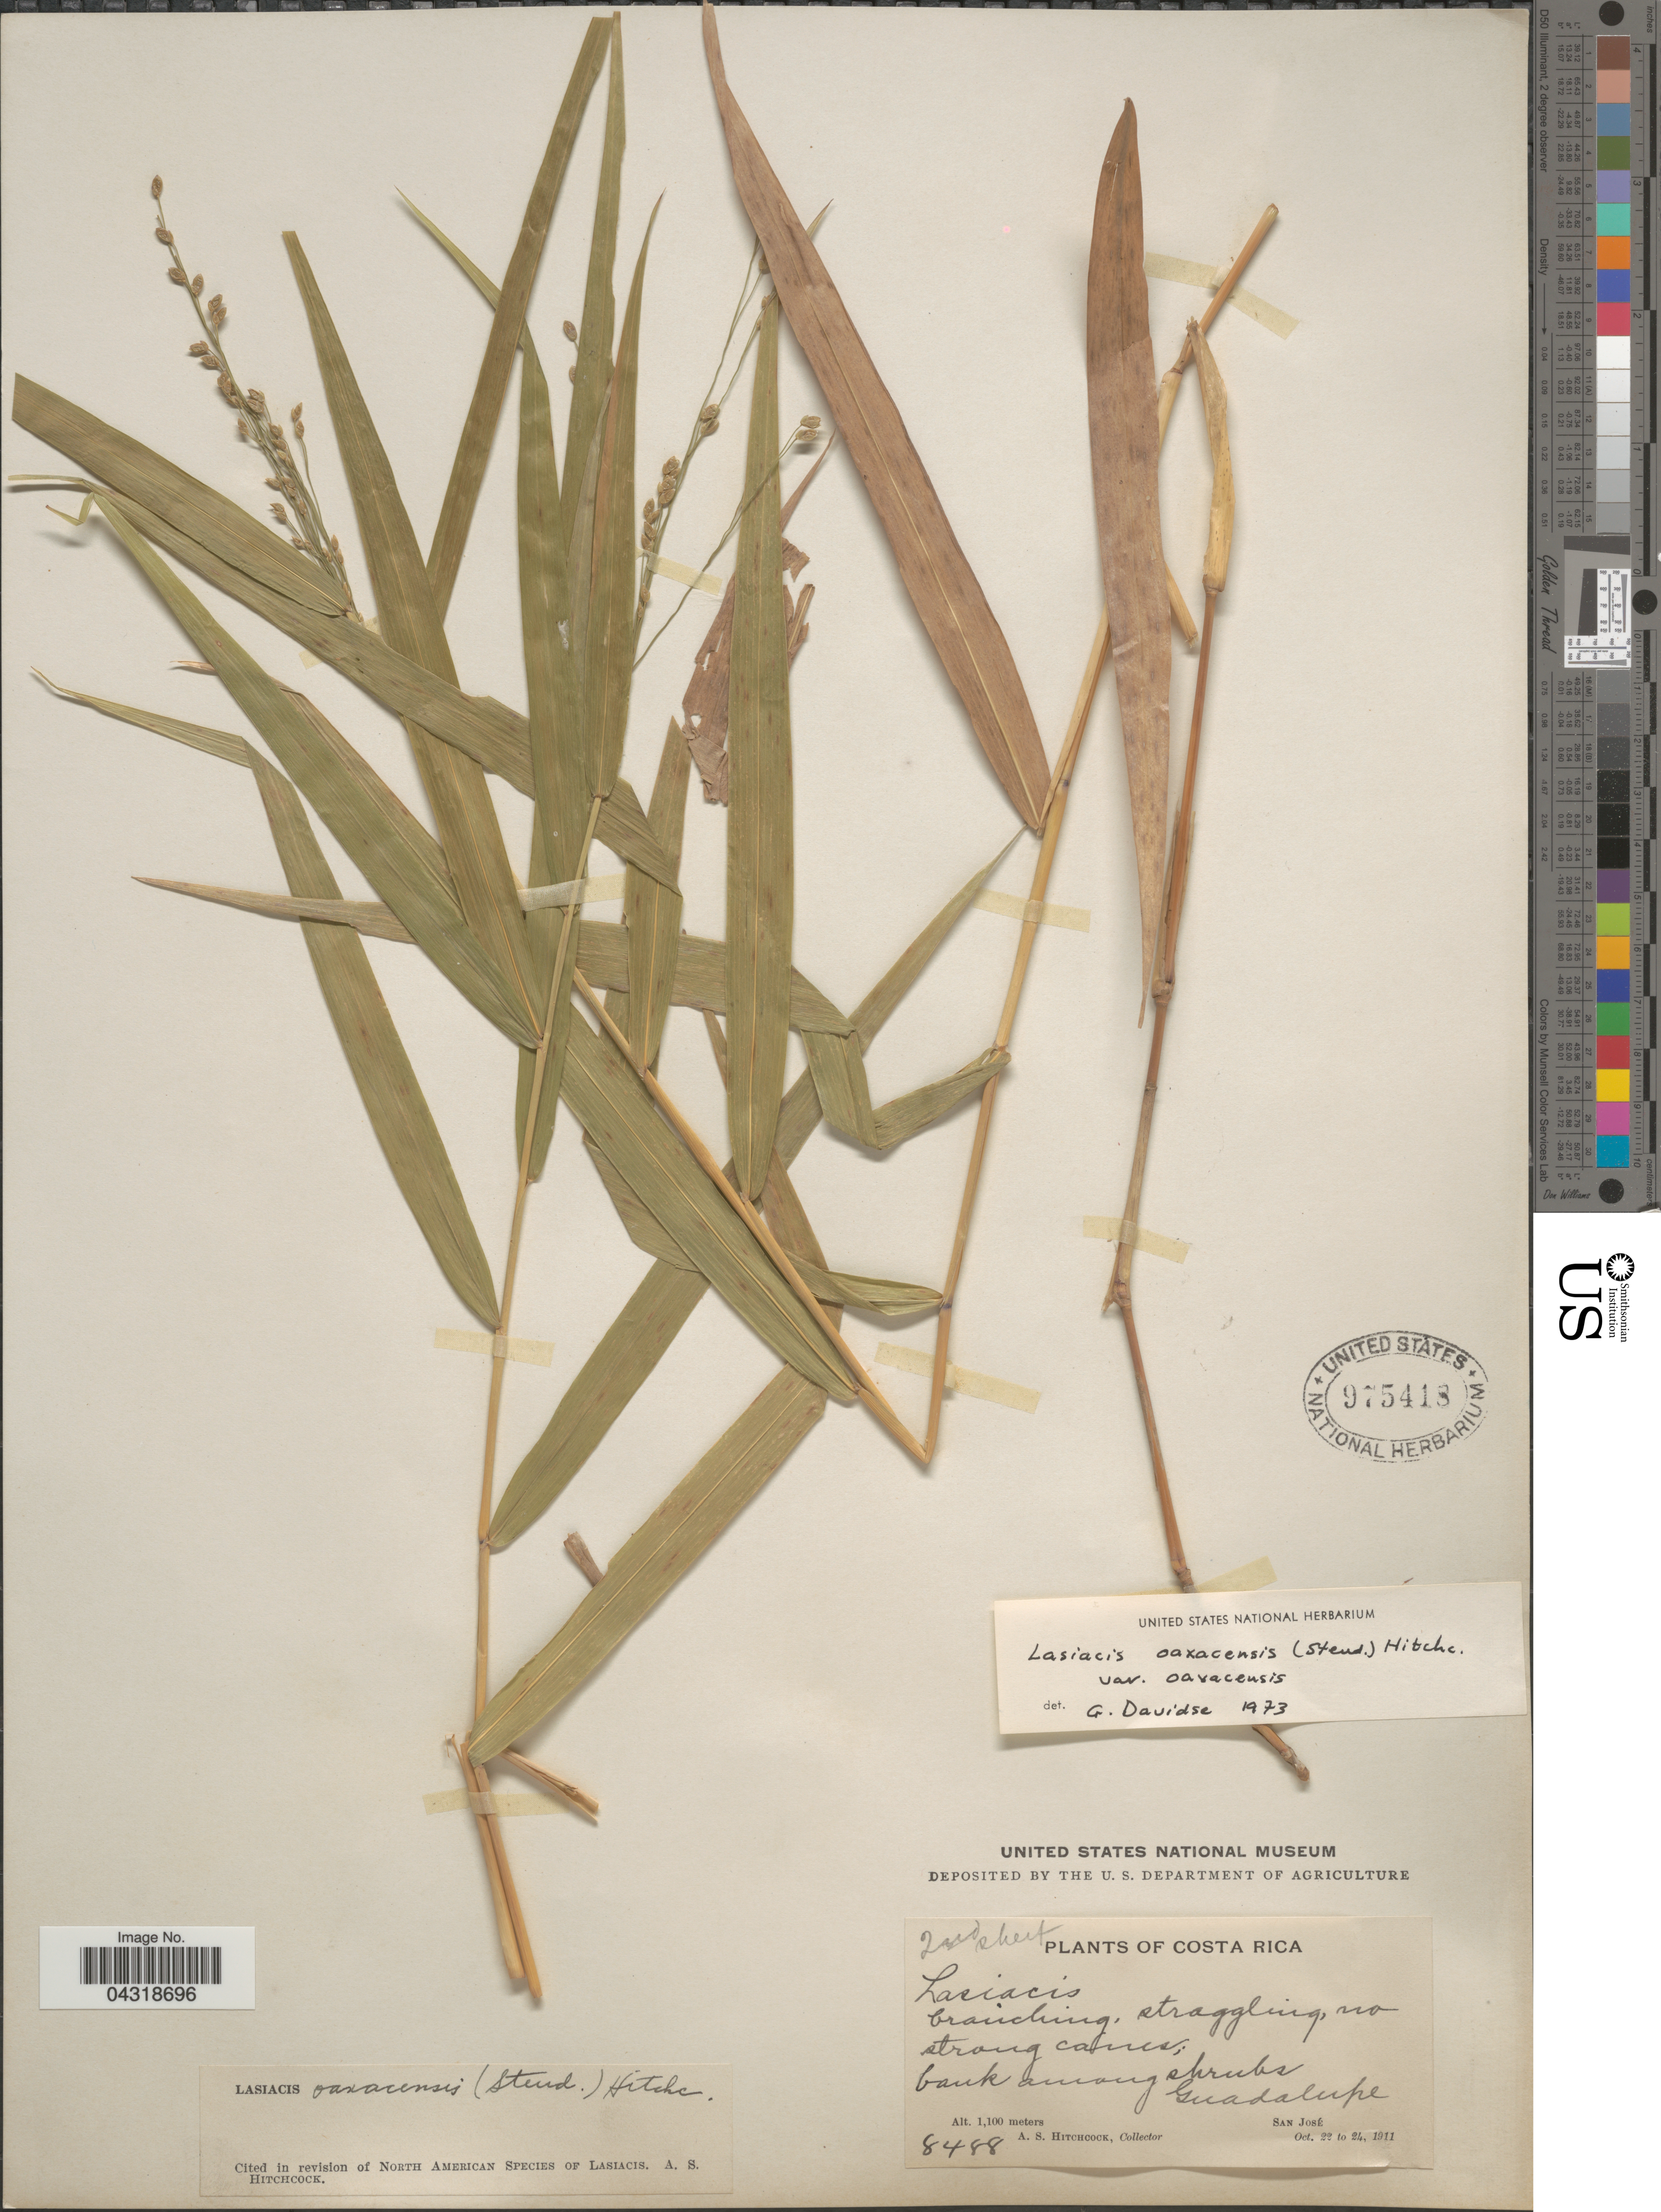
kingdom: Plantae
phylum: Tracheophyta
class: Liliopsida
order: Poales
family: Poaceae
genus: Lasiacis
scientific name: Lasiacis oaxacensis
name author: (Steud.) Hitchc.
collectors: A. S. Hitchcock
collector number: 8488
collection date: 1911-10-22/1911-10-24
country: Costa Rica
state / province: San José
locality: Guadalupe.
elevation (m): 1100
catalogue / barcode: US 975418